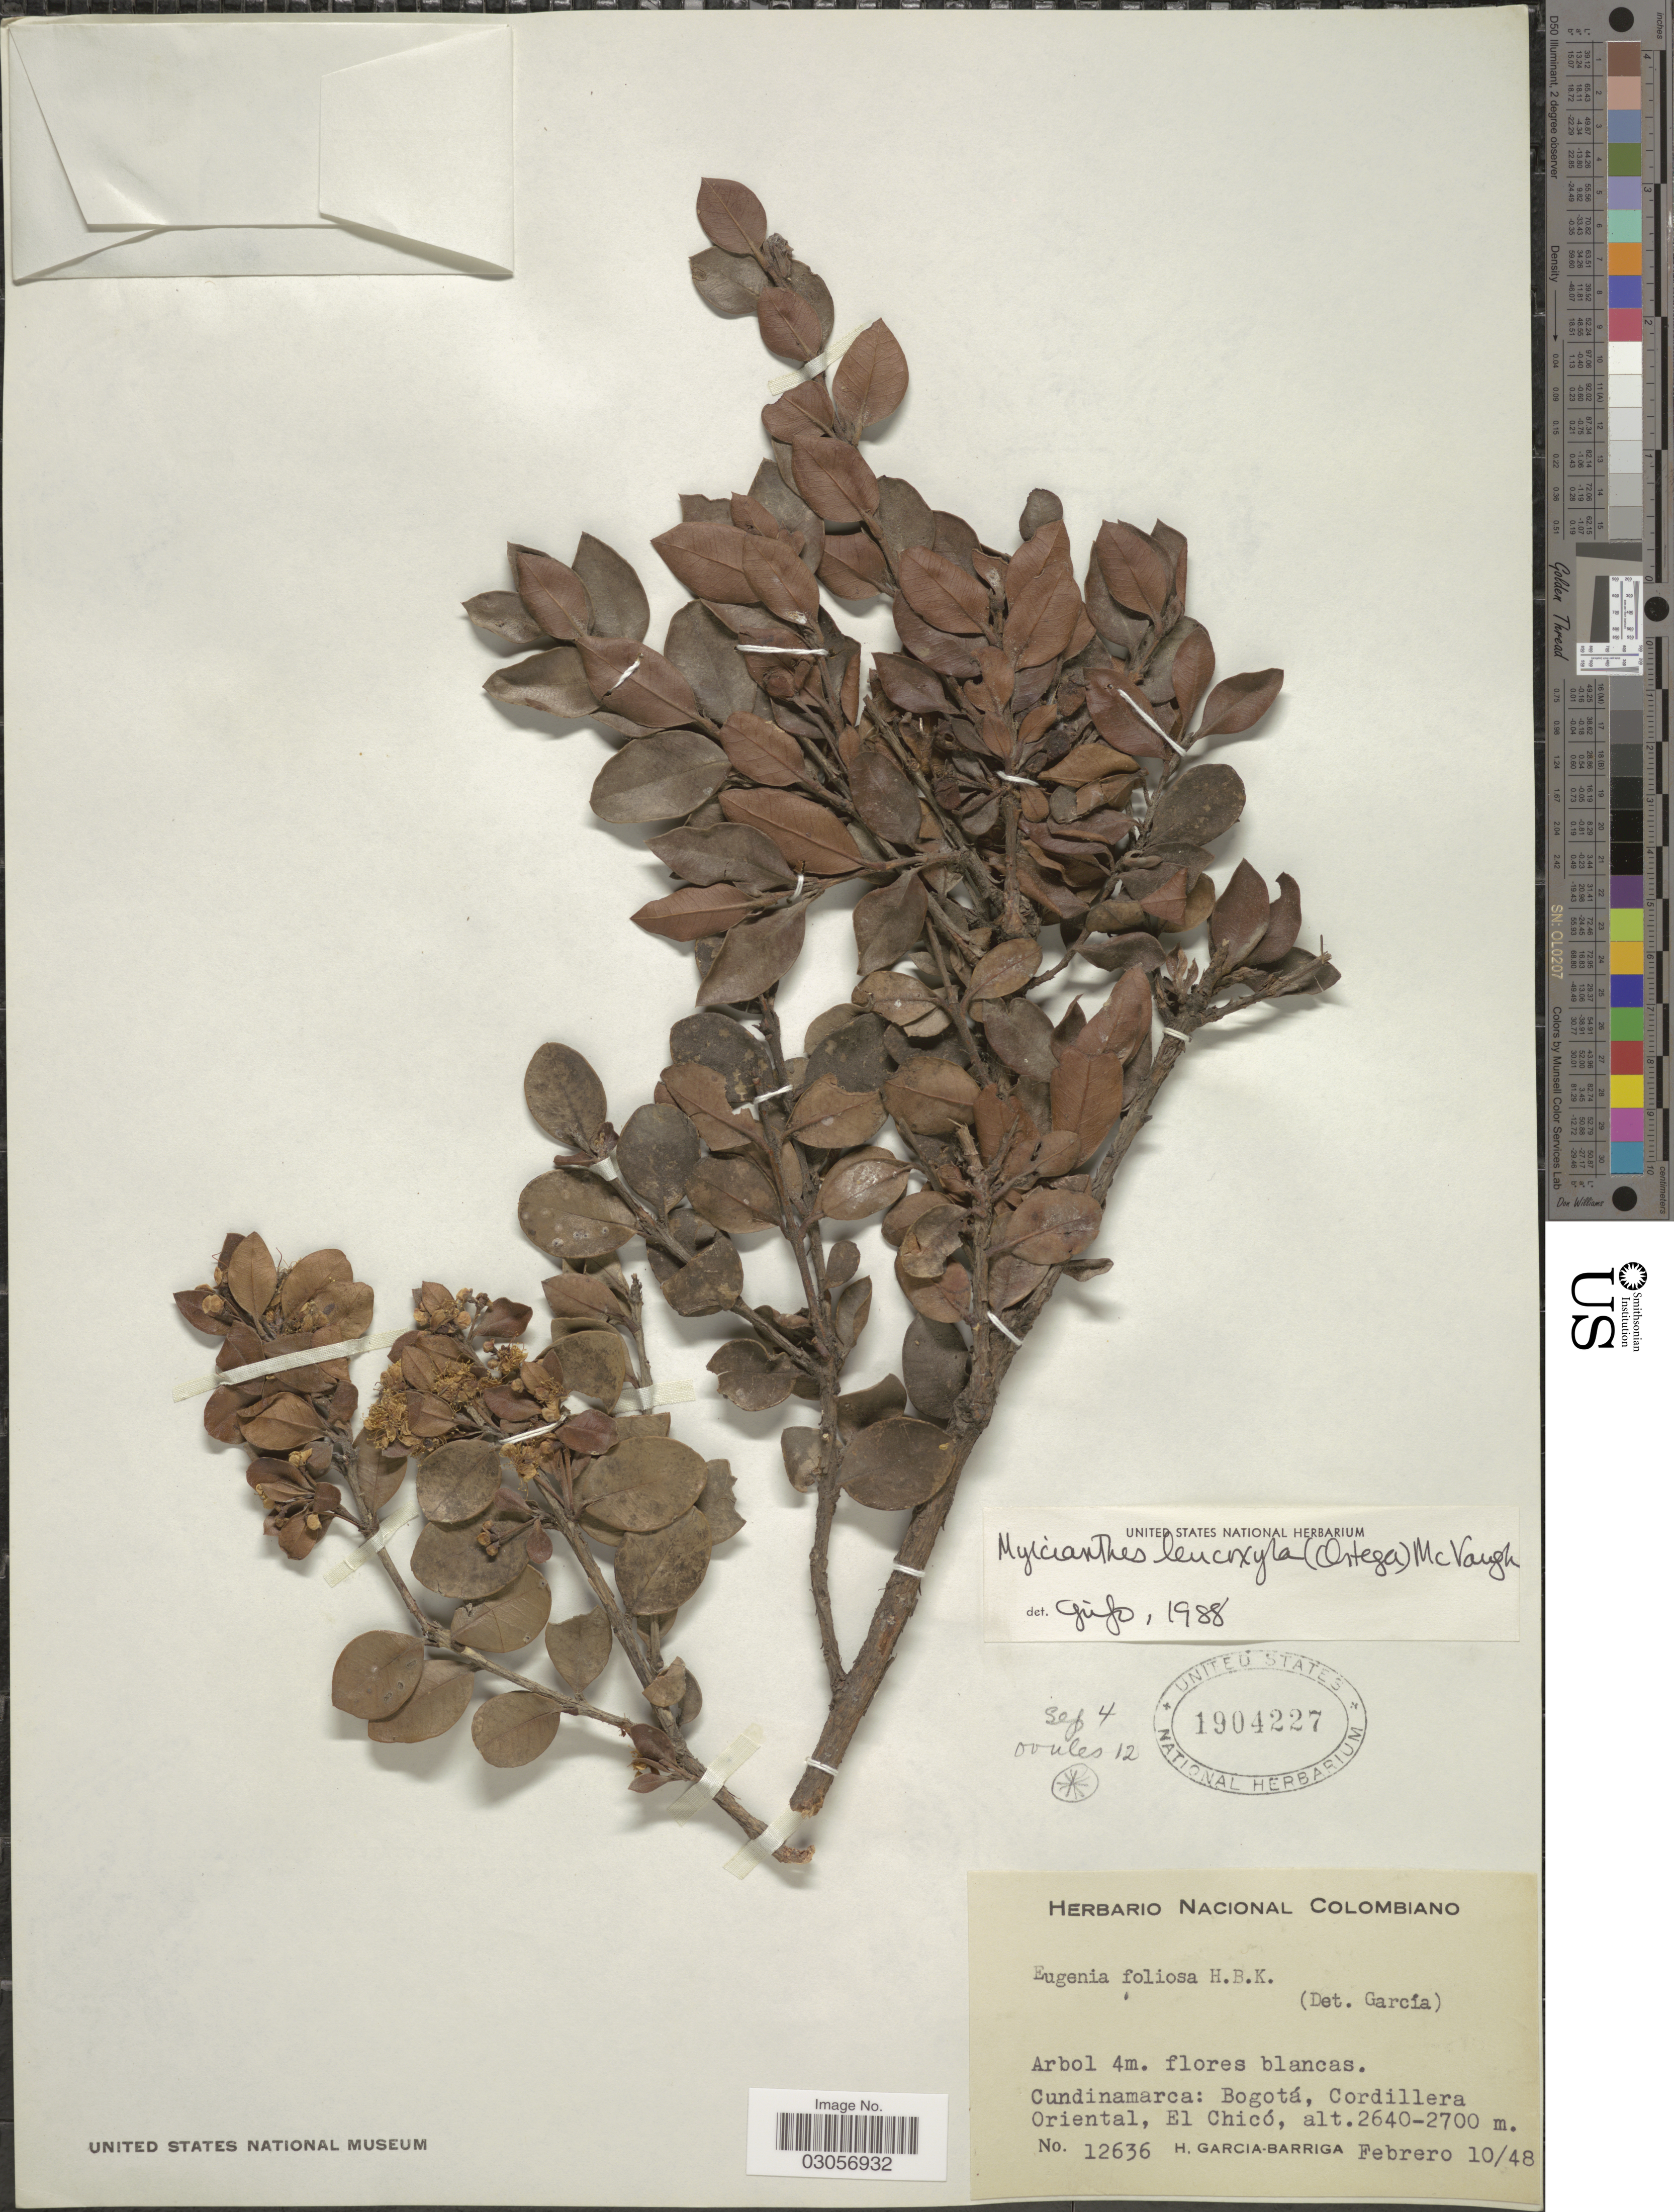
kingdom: Plantae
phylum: Tracheophyta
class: Magnoliopsida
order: Myrtales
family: Myrtaceae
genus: Myrcianthes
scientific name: Myrcianthes leucoxyla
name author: (Ortega) McVaugh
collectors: H. García Barriga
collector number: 12636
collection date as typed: Transcribed d/m/y: 10/2/48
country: Colombia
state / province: Cundinamarca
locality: Bogotá, Cordillera Oriental, El Chicó.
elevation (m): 2640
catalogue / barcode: US 1904227